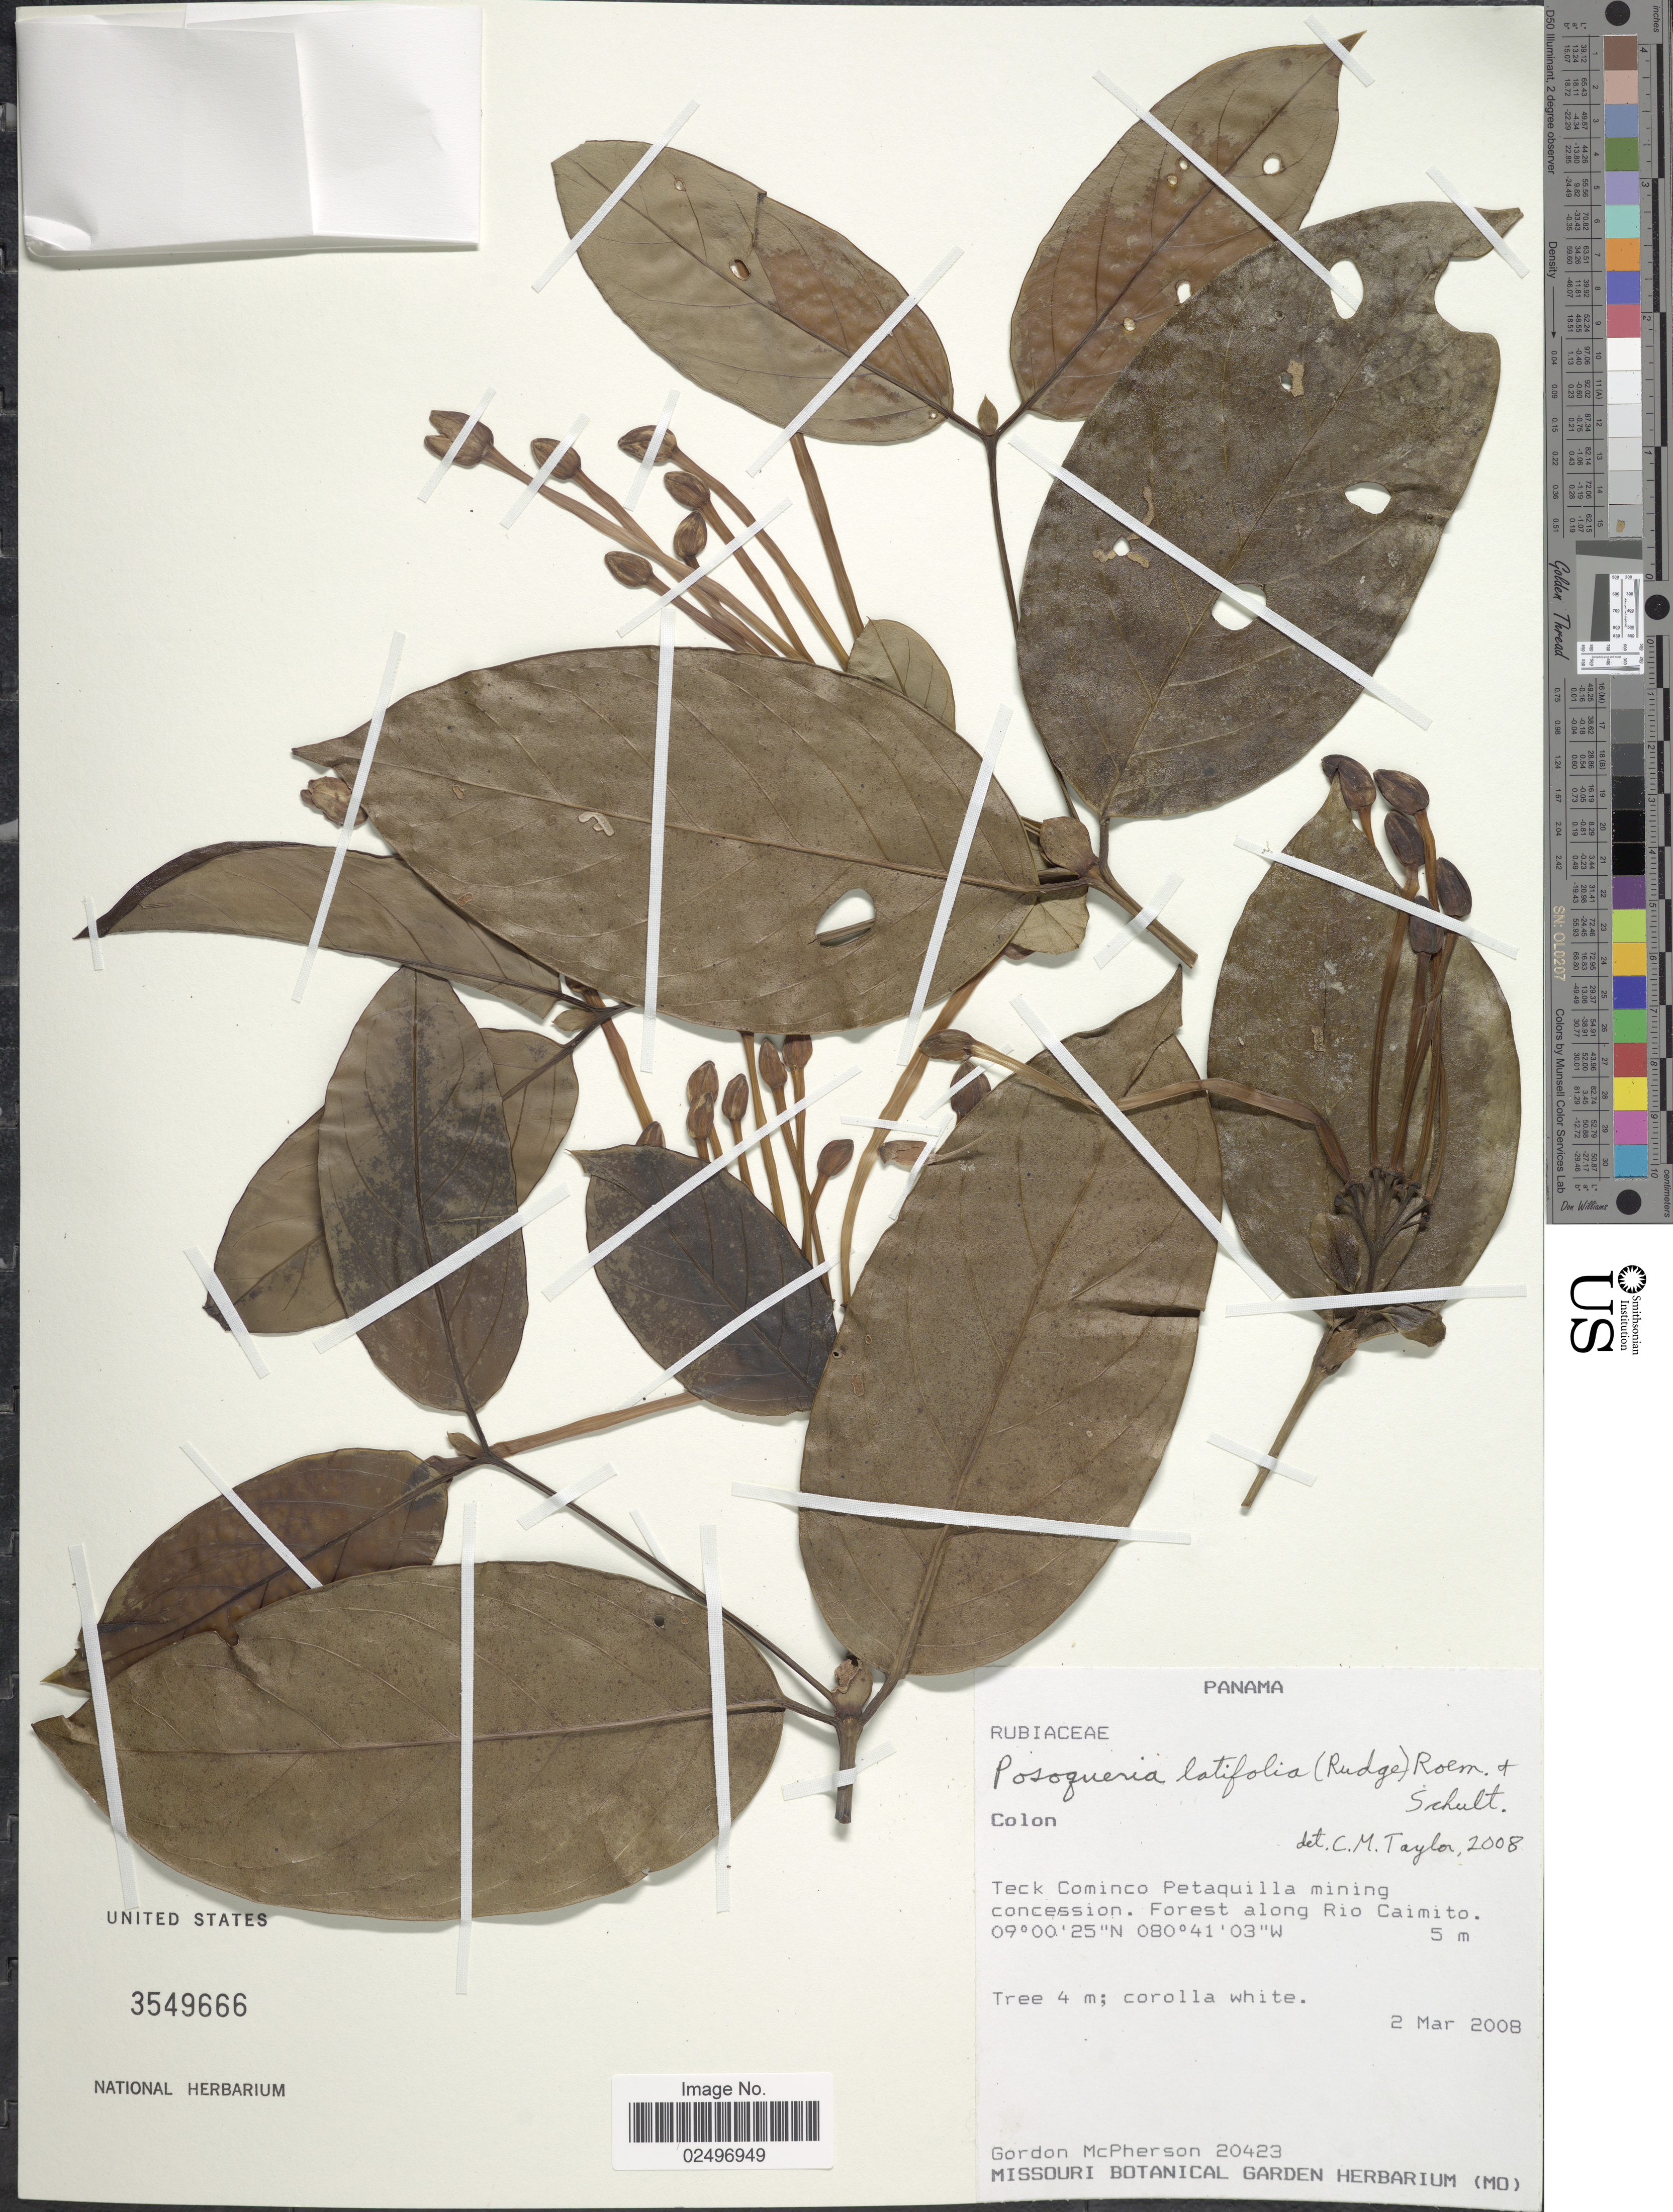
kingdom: Plantae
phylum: Tracheophyta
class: Magnoliopsida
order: Gentianales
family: Rubiaceae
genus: Posoqueria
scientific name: Posoqueria latifolia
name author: (Rudge) Roem. & Schult.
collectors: G. D. McPherson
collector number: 20423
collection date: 2008-03-02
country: Panama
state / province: Colón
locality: Teck Cominco Petaquilla mining concession. Forest along Rio Caimito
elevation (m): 5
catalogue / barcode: US 3549666